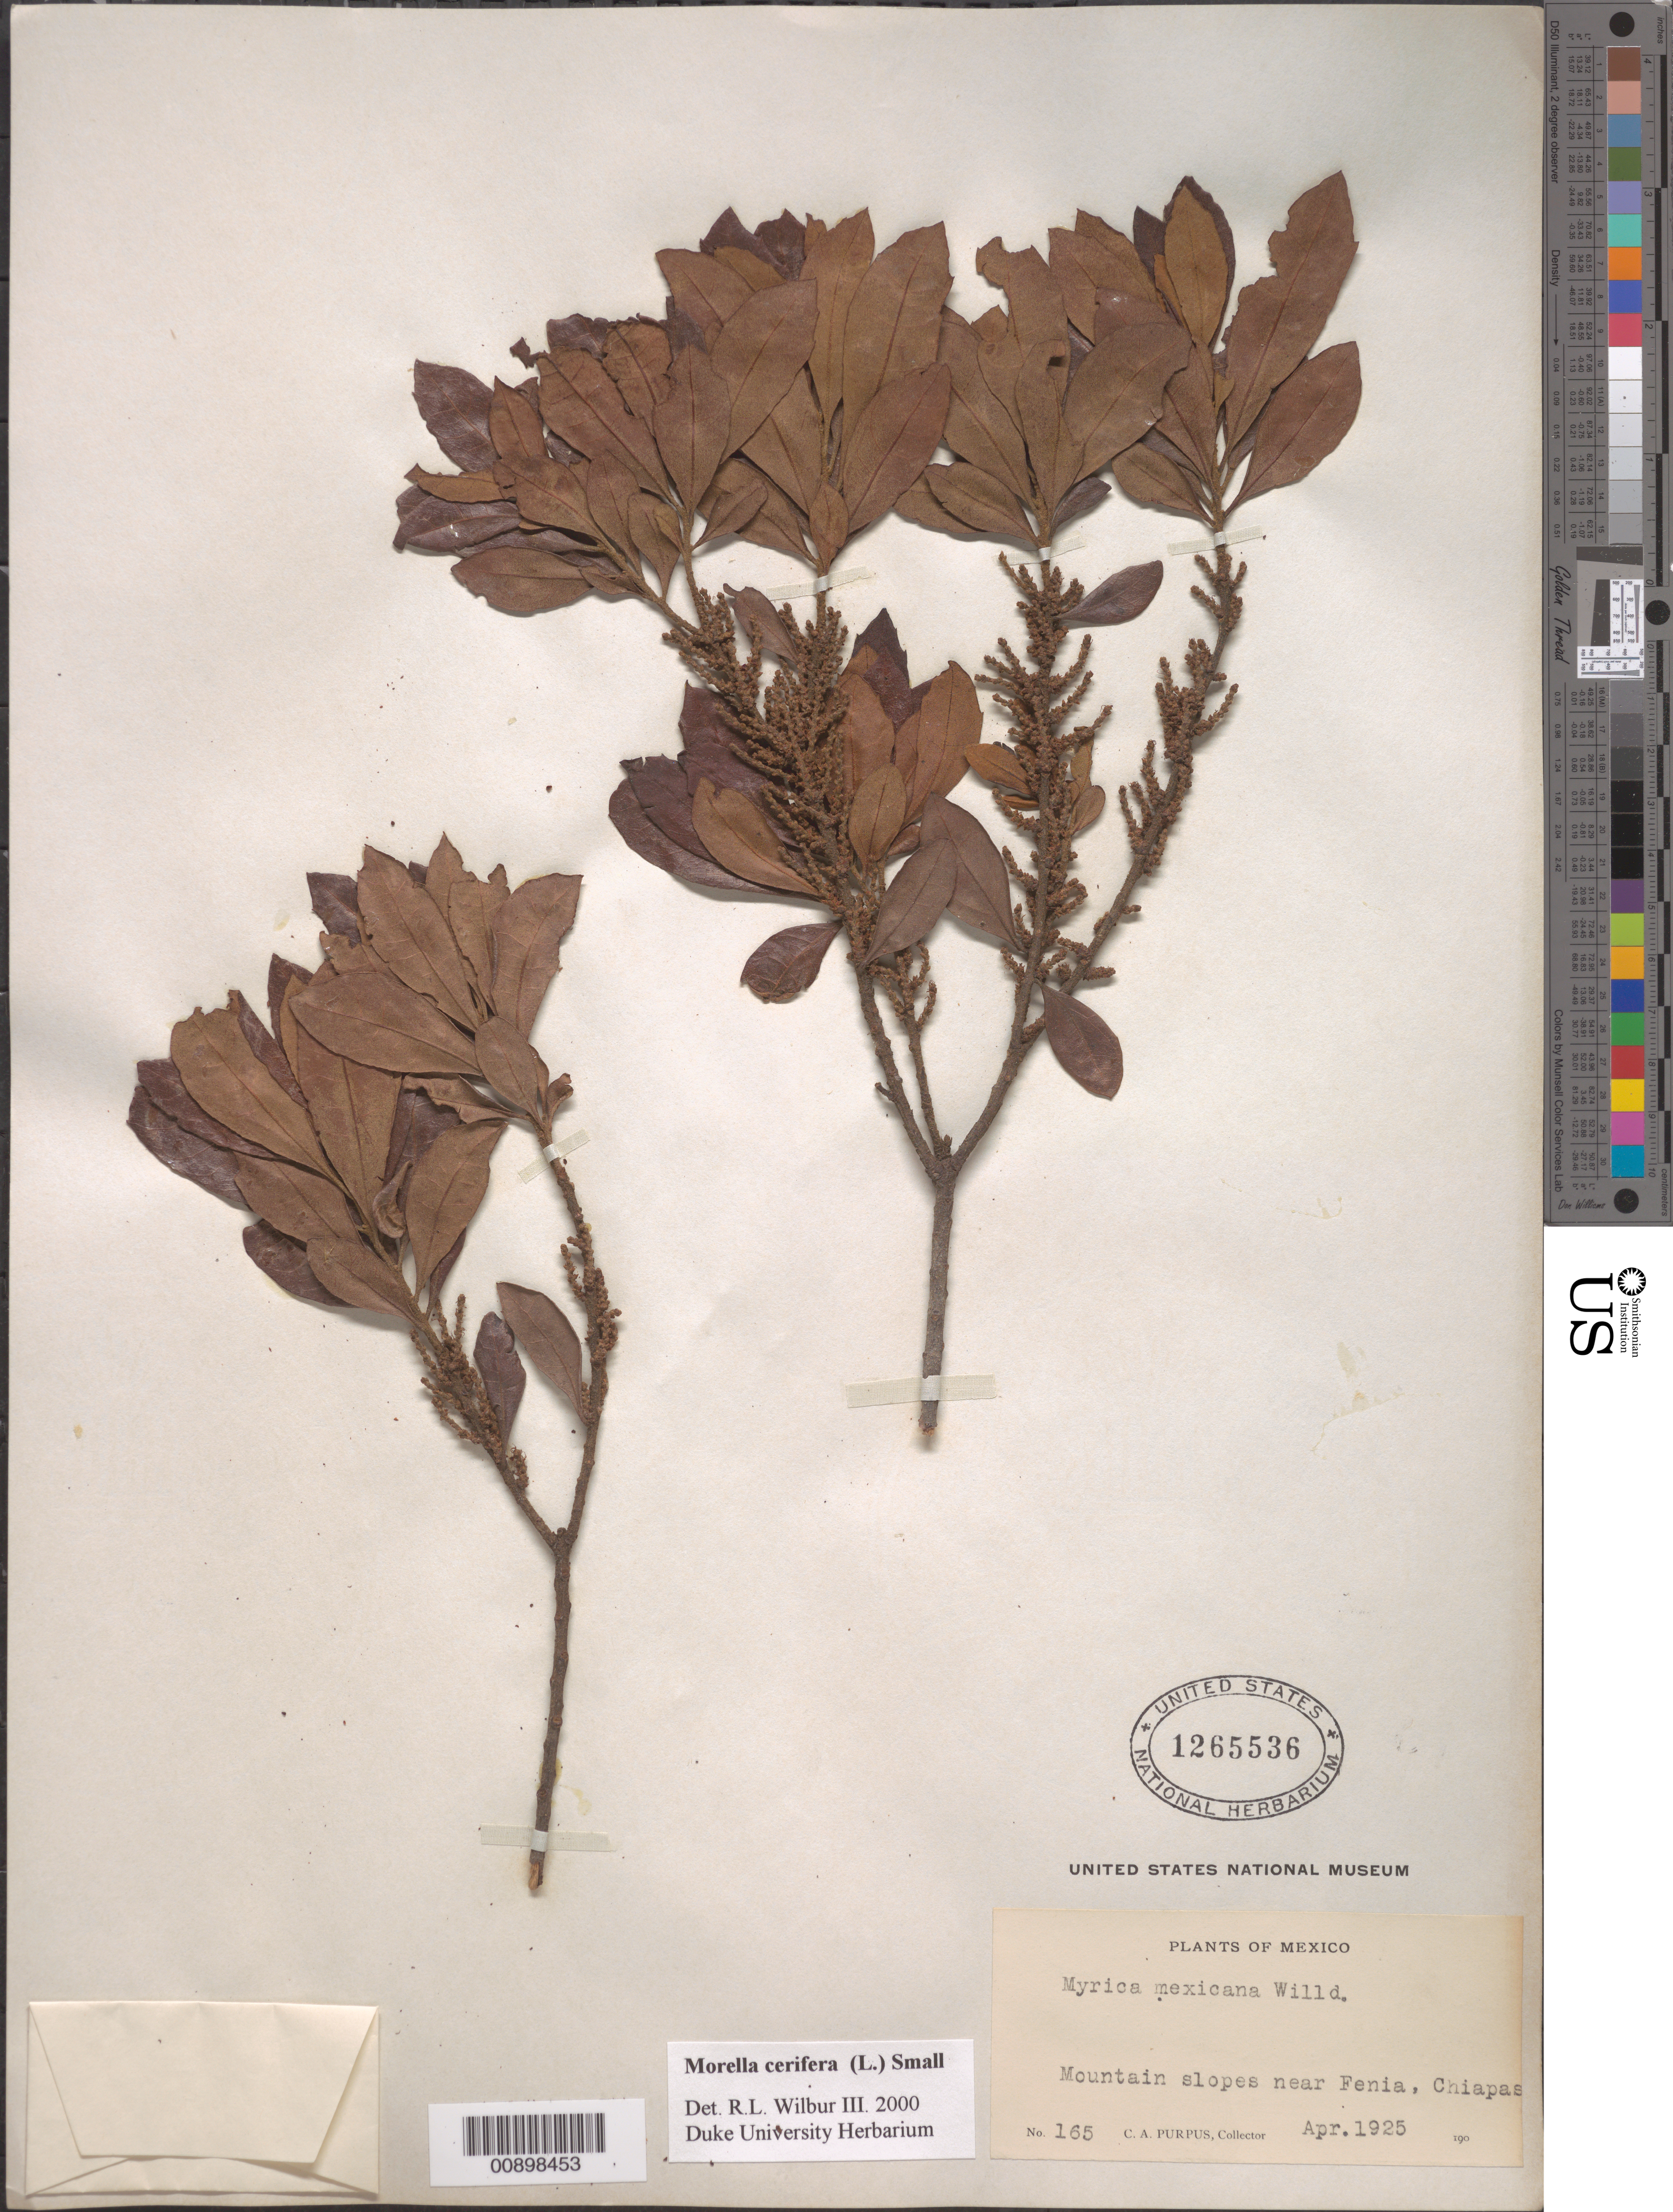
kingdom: Plantae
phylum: Tracheophyta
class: Magnoliopsida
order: Fagales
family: Myricaceae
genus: Morella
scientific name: Morella cerifera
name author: (L.) Small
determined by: Wilbur, R. L.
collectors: C. A. Purpus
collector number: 165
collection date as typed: Apr 1925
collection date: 1925-04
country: Mexico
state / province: Chiapas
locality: Mountains, near Fenia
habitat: Mountain slopes.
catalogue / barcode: US 1265536